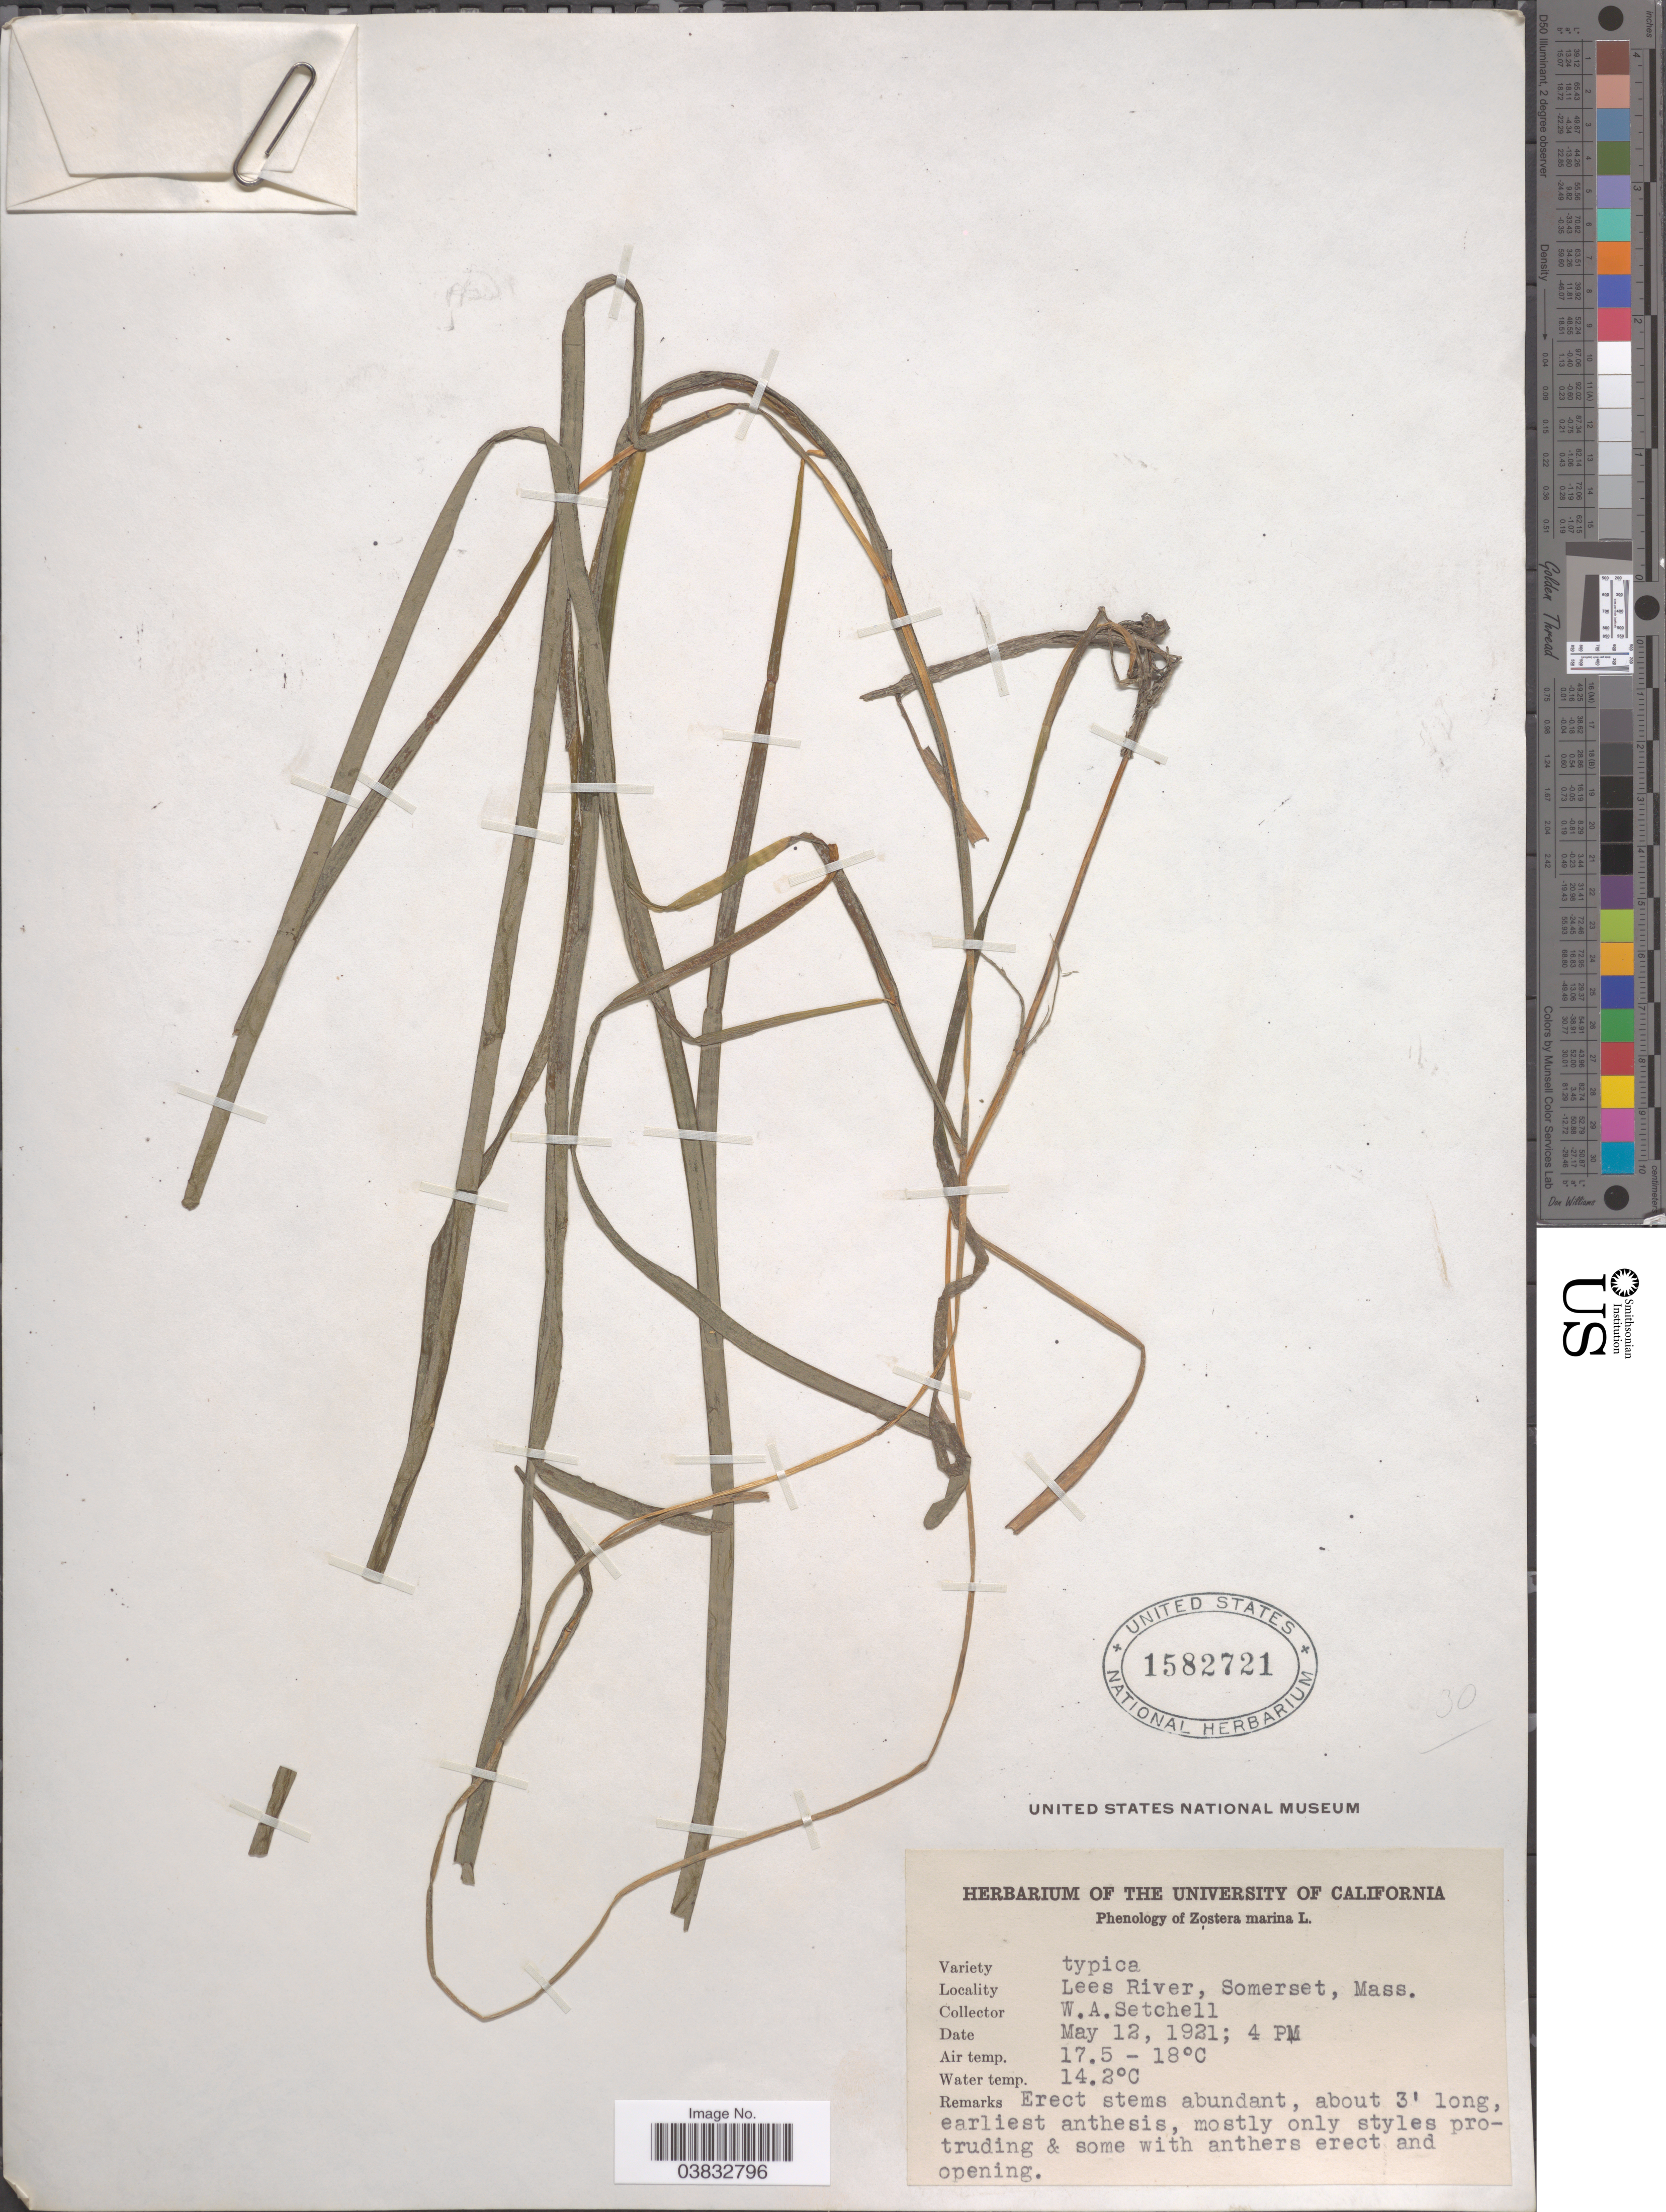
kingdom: Plantae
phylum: Tracheophyta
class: Liliopsida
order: Alismatales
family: Zosteraceae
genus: Zostera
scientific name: Zostera marina var. typica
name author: L.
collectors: W. Setchell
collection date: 1921-05-12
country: United States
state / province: Massachusetts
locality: Lees River, Somerset.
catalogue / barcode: US 1582721